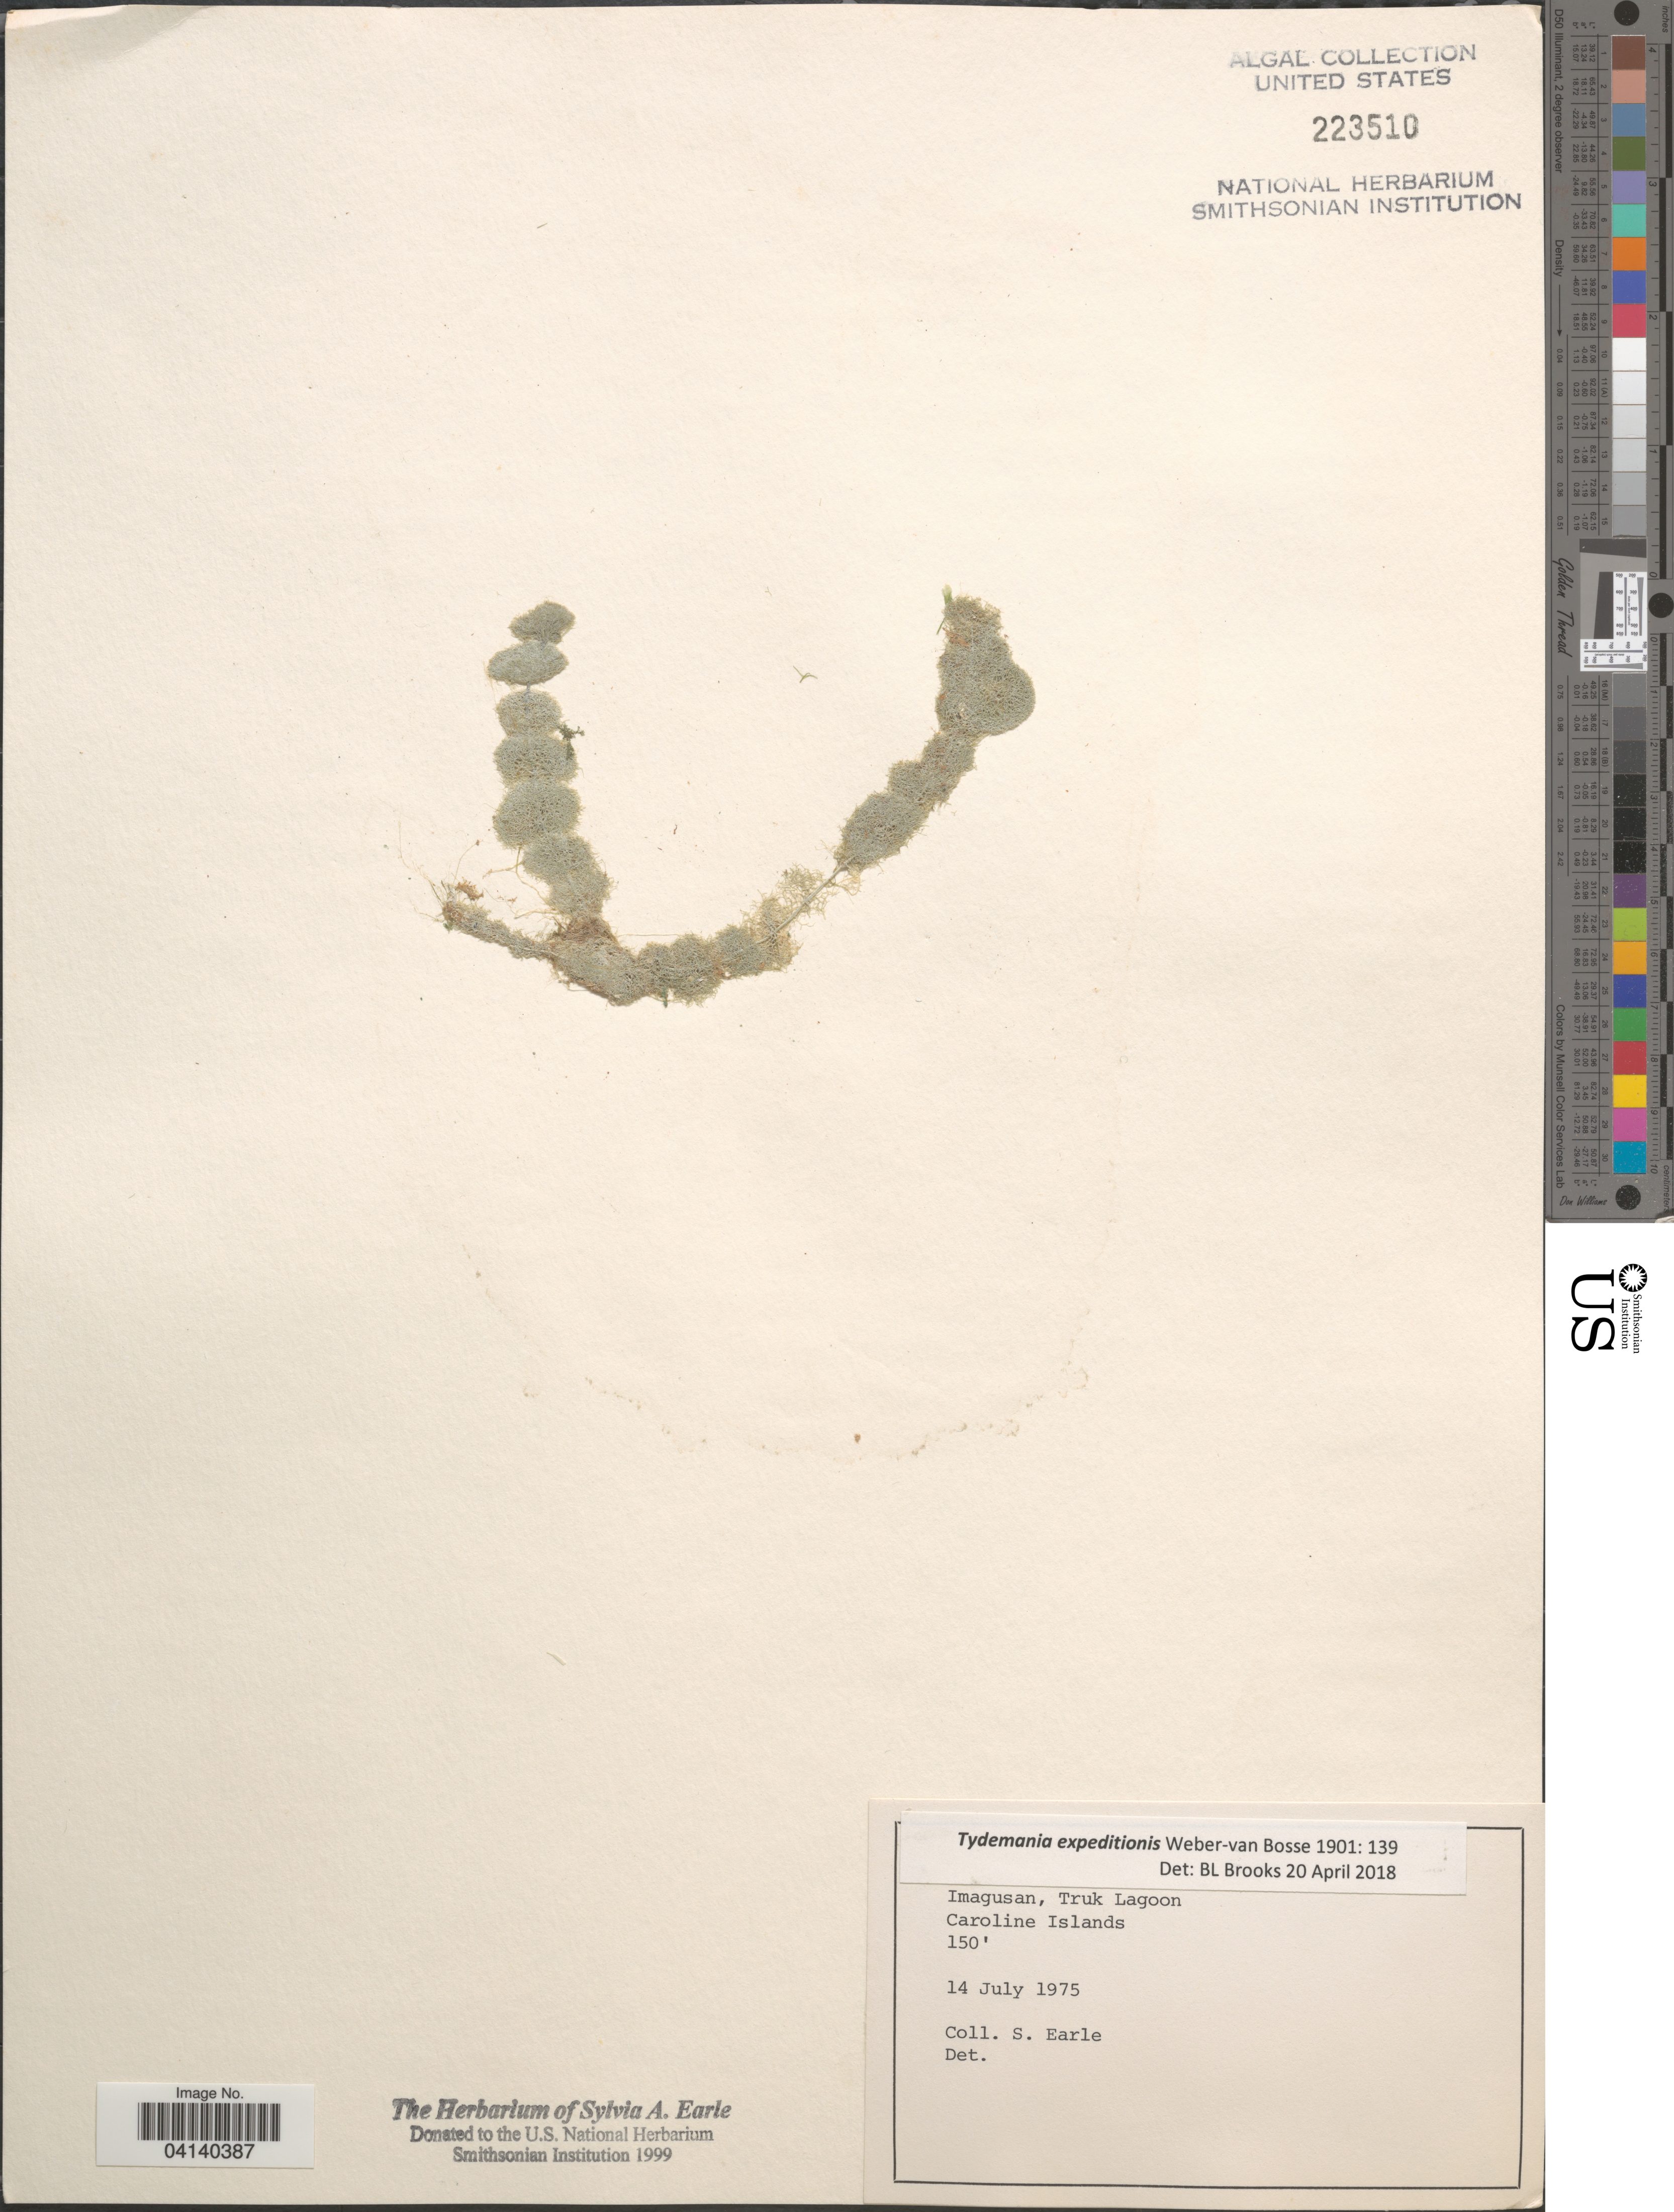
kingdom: Plantae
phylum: Chlorophyta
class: Ulvophyceae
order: Bryopsidales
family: Udoteaceae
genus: Tydemania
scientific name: Tydemania expeditionis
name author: Weber Bosse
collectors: S. A. Earle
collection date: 1975-07-14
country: Micronesia, Federated States of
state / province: Truk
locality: Imagusan, Truk Lagoon. Caroline Islands.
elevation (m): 46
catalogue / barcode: US 223510